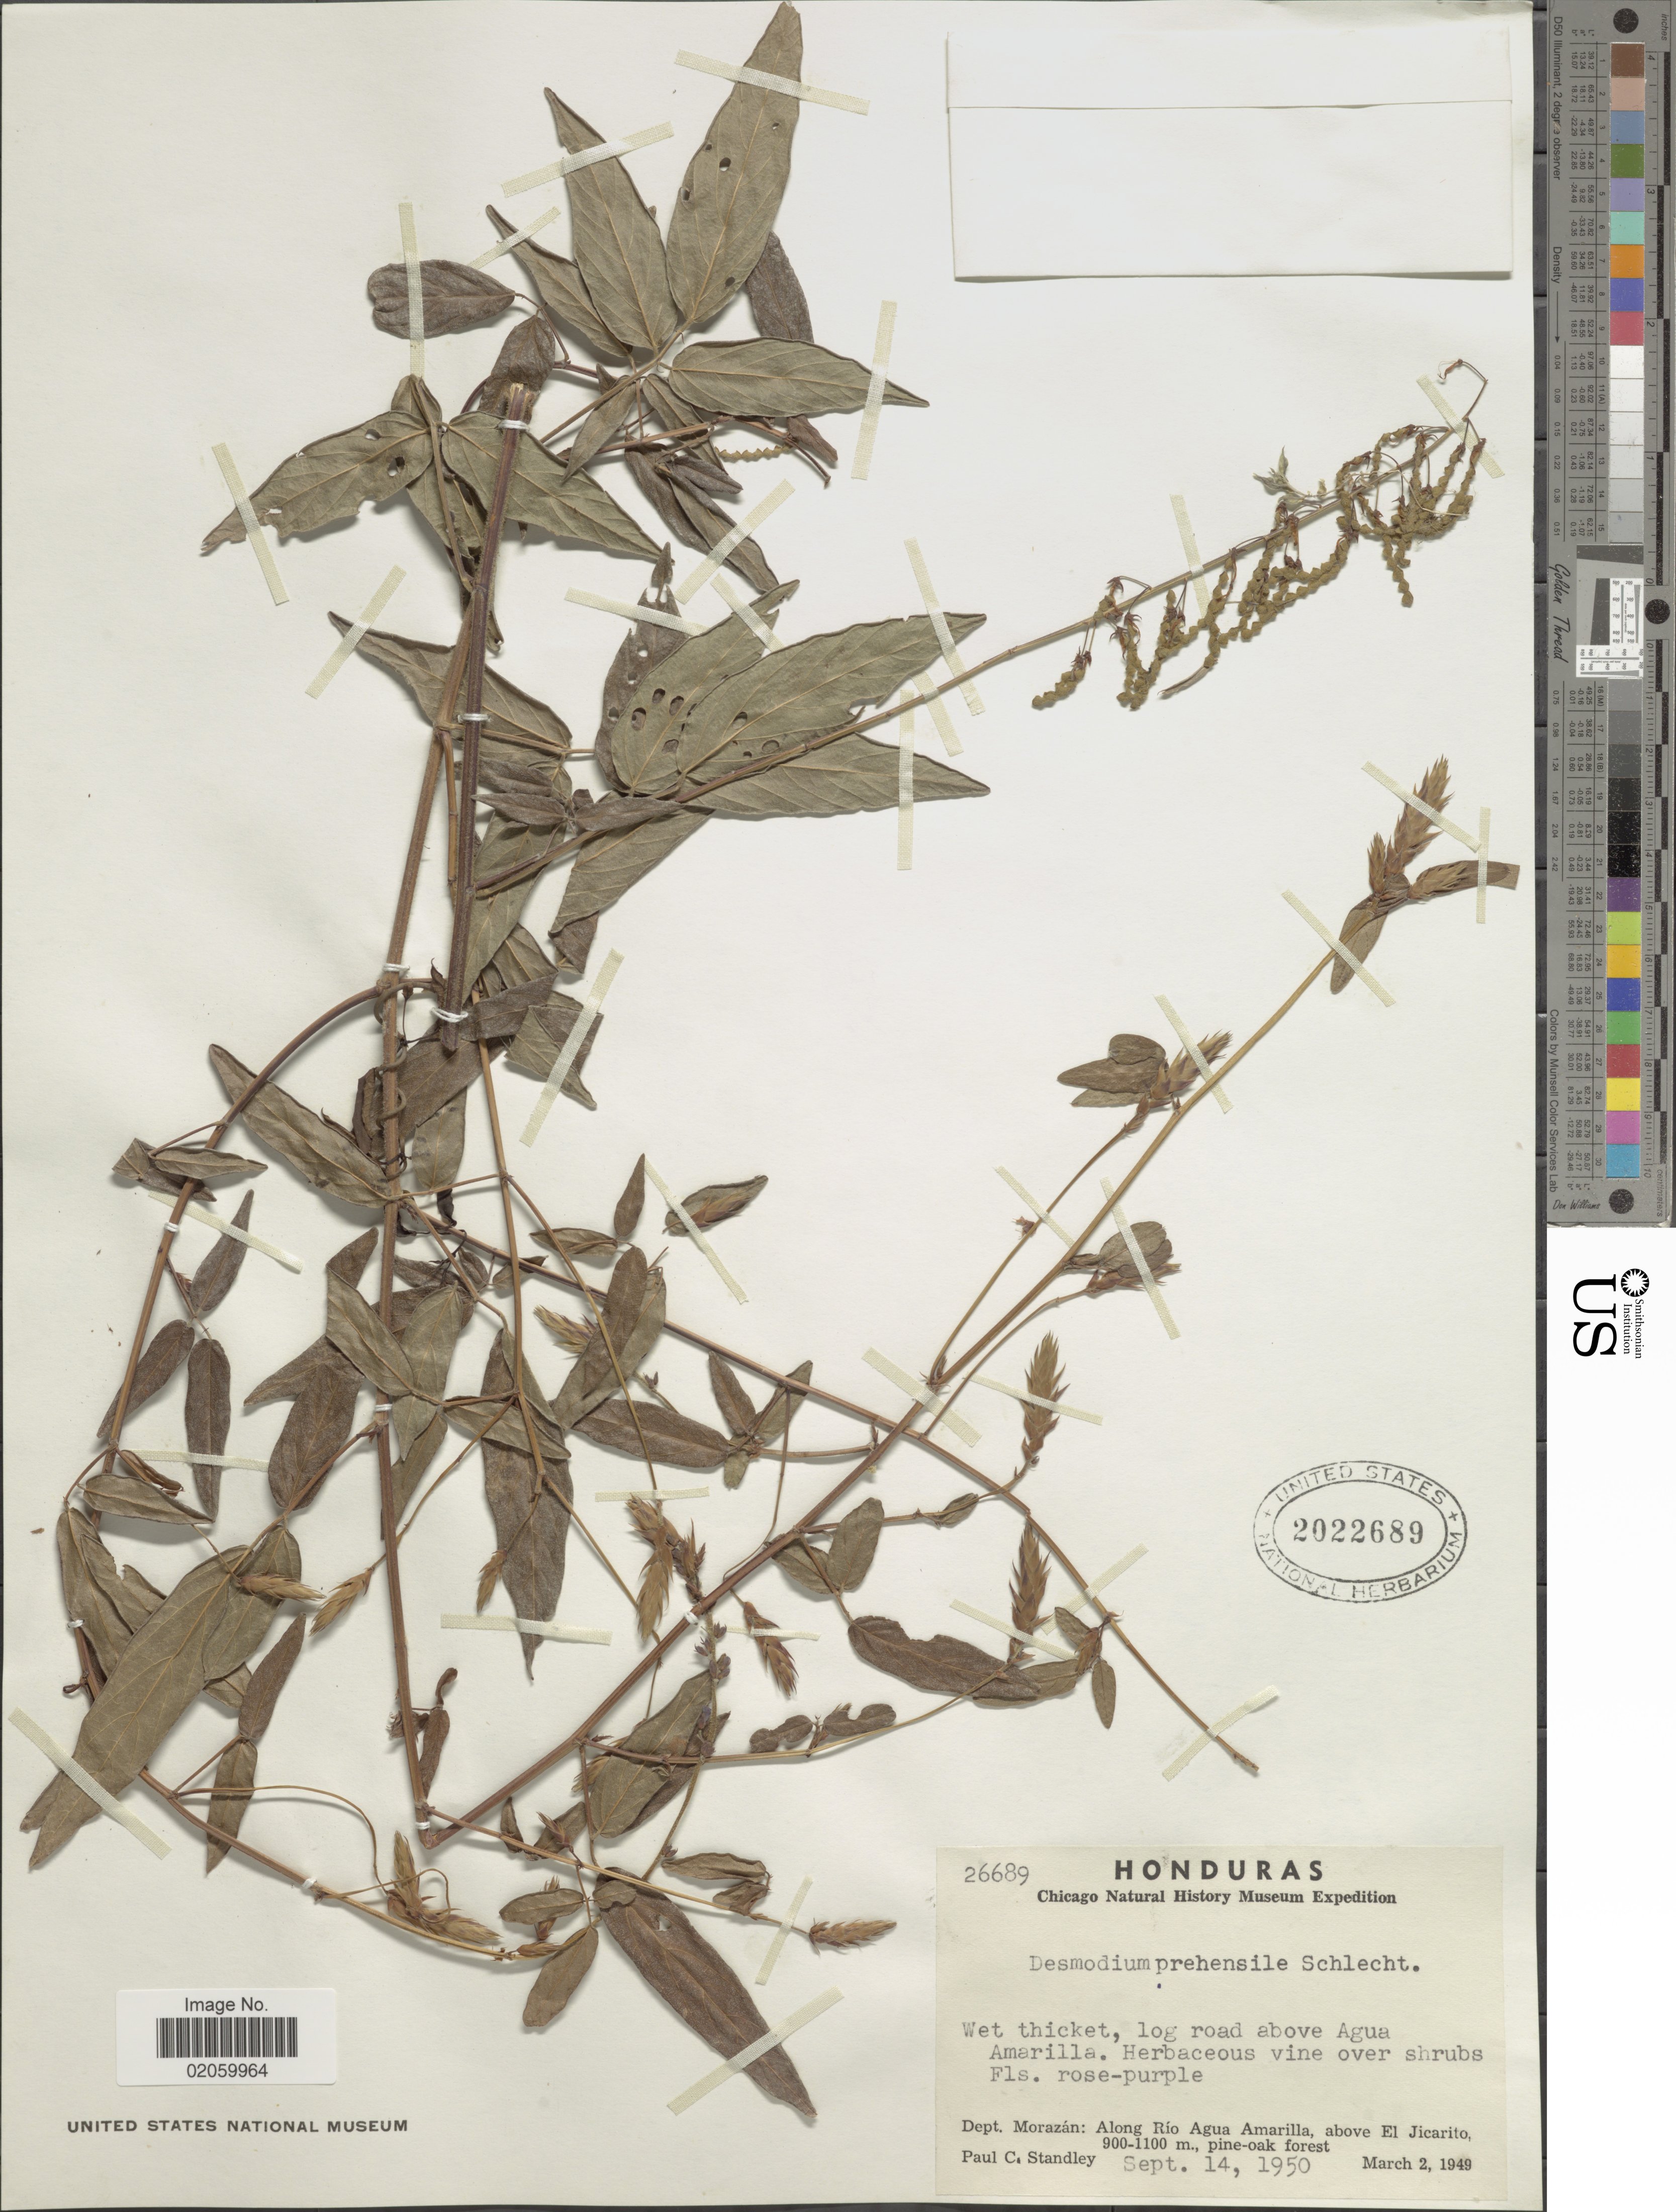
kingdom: Plantae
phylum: Tracheophyta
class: Magnoliopsida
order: Fabales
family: Fabaceae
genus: Desmodium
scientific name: Desmodium prehensile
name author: Schltdl.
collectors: P. C. Standley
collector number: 26689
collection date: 1950-09-14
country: Honduras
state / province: Fco. Morazán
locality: Along Rio Agua Amarilla, above El Jicarito, above Agua Amarilla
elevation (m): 900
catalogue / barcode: US 2022689